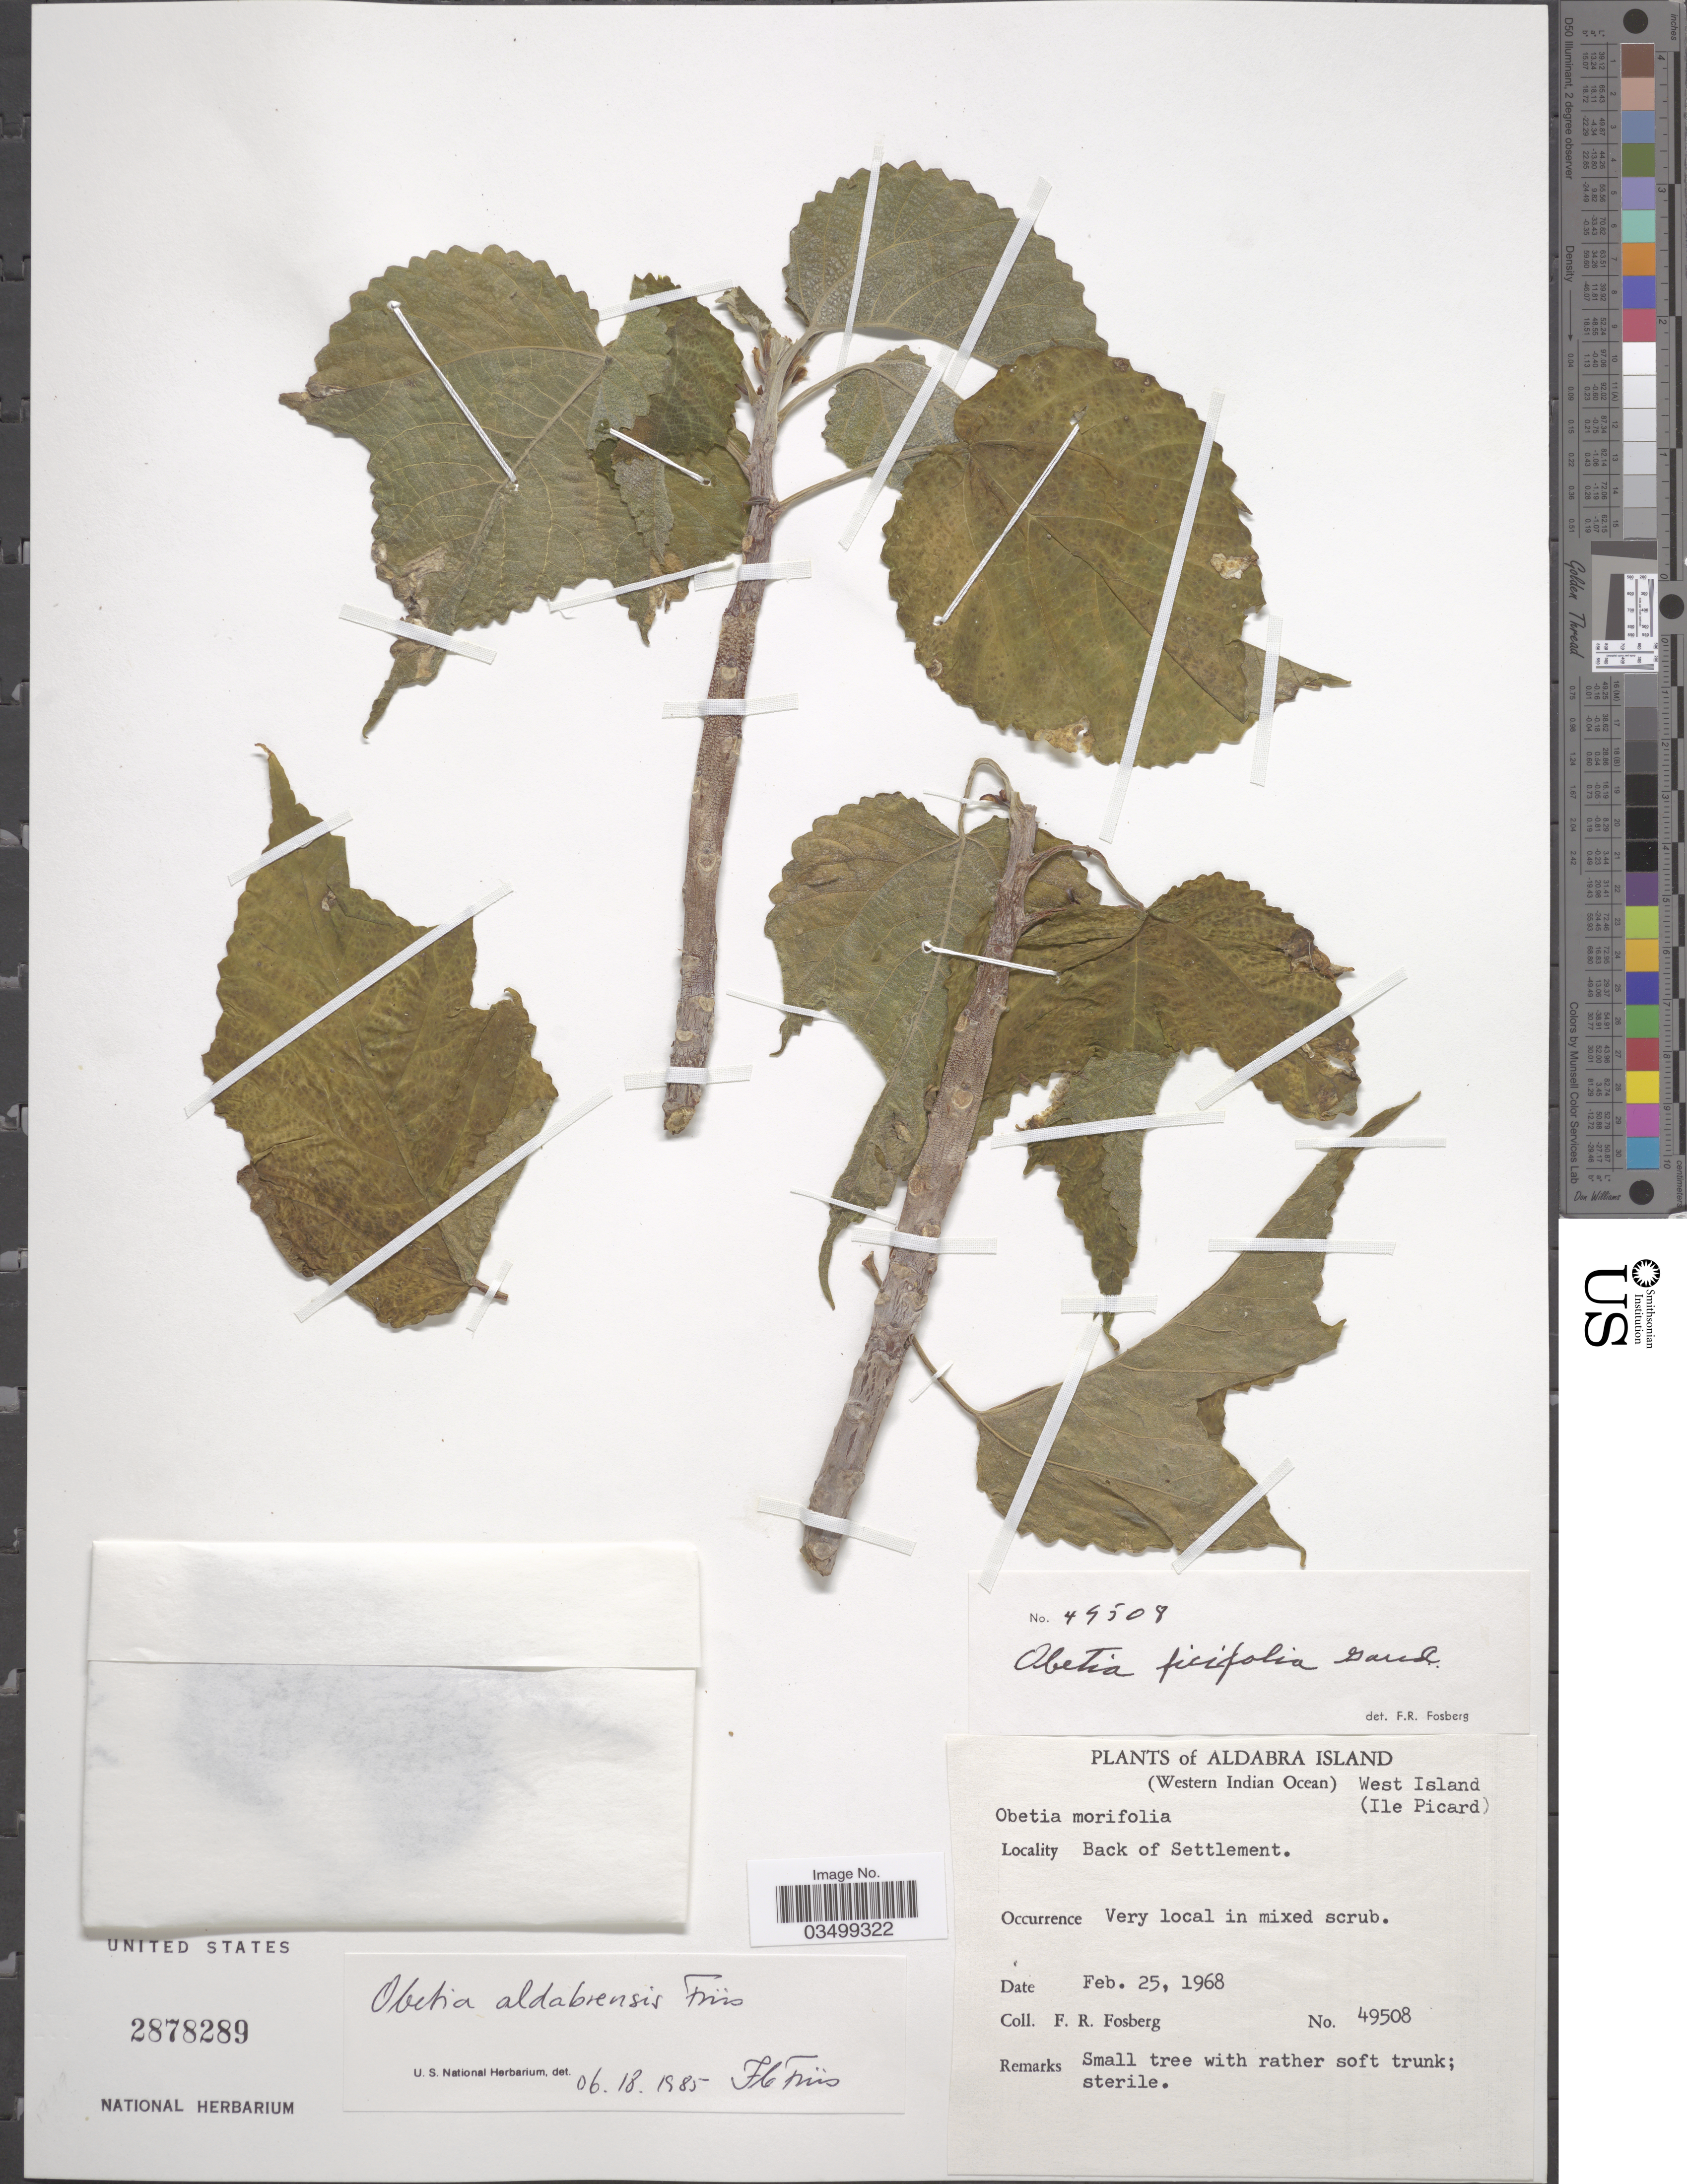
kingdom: Plantae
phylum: Tracheophyta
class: Magnoliopsida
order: Rosales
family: Urticaceae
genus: Obetia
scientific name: Obetia aldabrensis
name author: Friis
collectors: F. R. Fosberg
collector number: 49508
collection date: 1968-02-25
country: Seychelles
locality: Aldabra Island. (Western Indian Ocean) West Island (Ile Picard). Back of Settlement.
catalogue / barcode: US 2878289